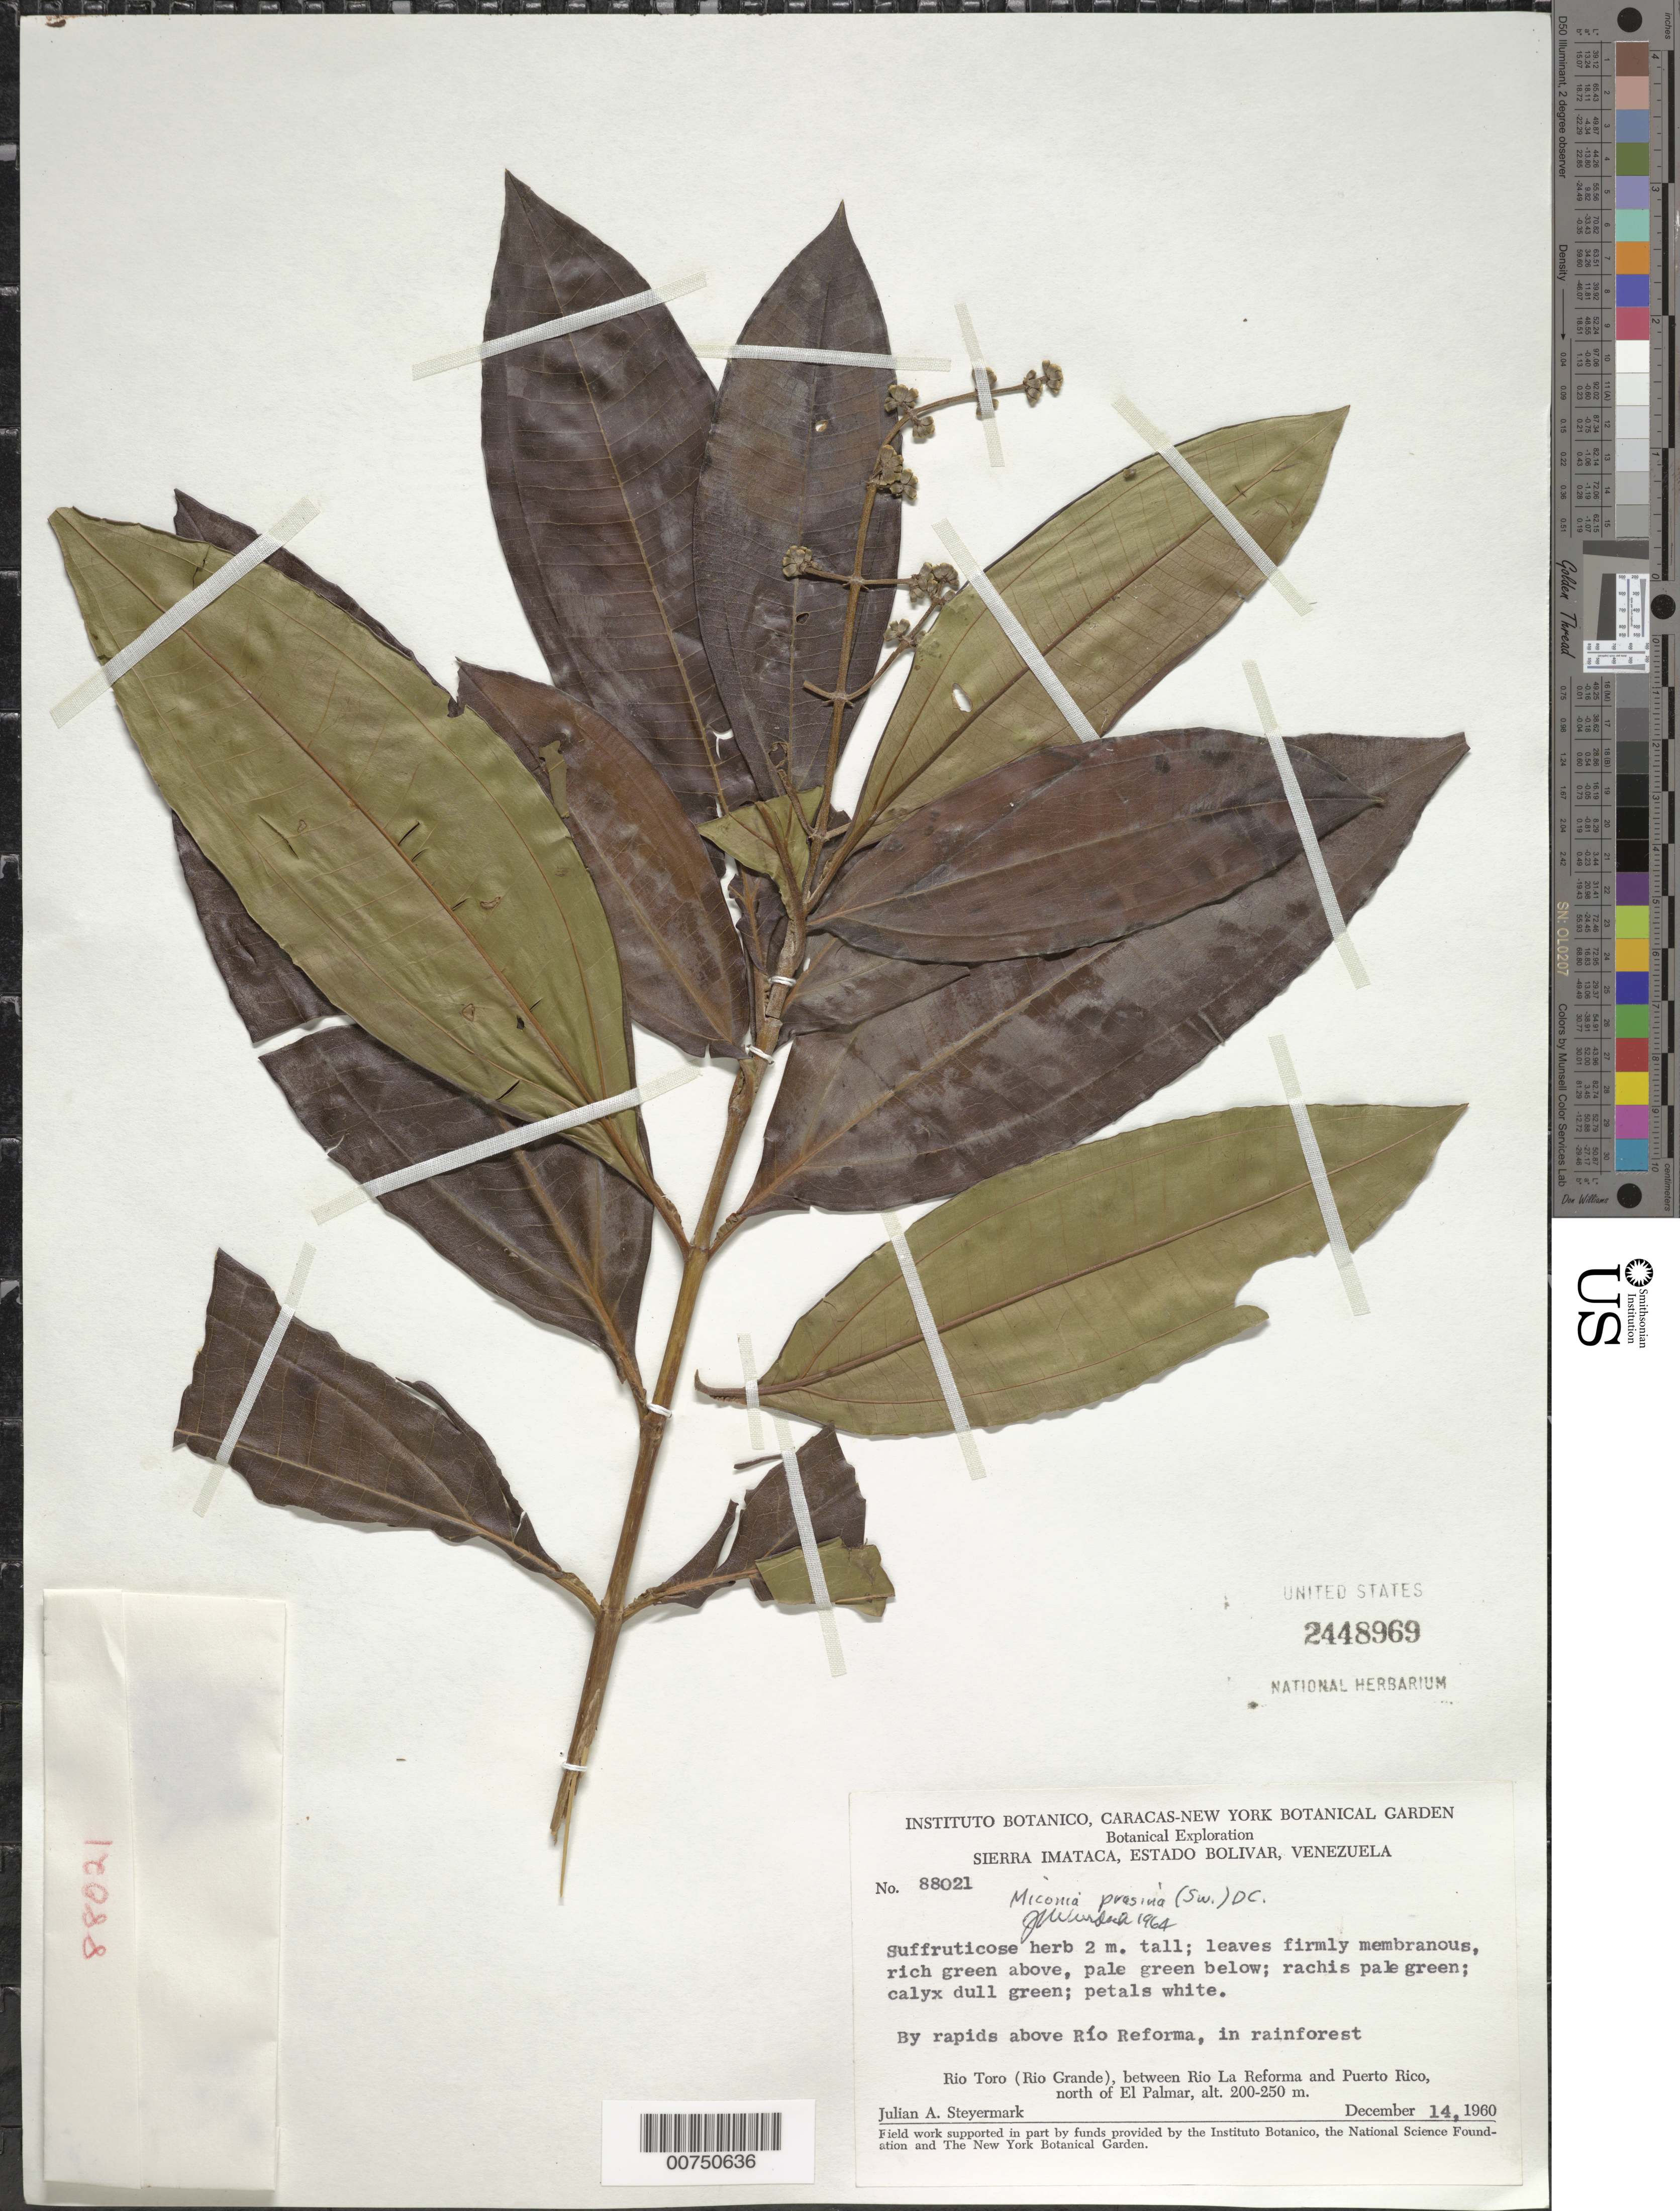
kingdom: Plantae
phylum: Tracheophyta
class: Magnoliopsida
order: Myrtales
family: Melastomataceae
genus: Miconia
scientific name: Miconia prasina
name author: (Sw.) DC.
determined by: Wurdack, John J., (US), US (UNITED STATES)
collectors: J. Steyermark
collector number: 88021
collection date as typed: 14-Dec-60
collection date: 1960-12-14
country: Venezuela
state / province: Bolívar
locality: Sierra Imataca; Cerro La Reforma, above junction with Río Reforma with Río Toro (Río Grande), between Río La Reforma and Puerto Rico, N of El Palmar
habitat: By rapids above Rio Reforma, in rainforest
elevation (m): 200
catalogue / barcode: US 2448969